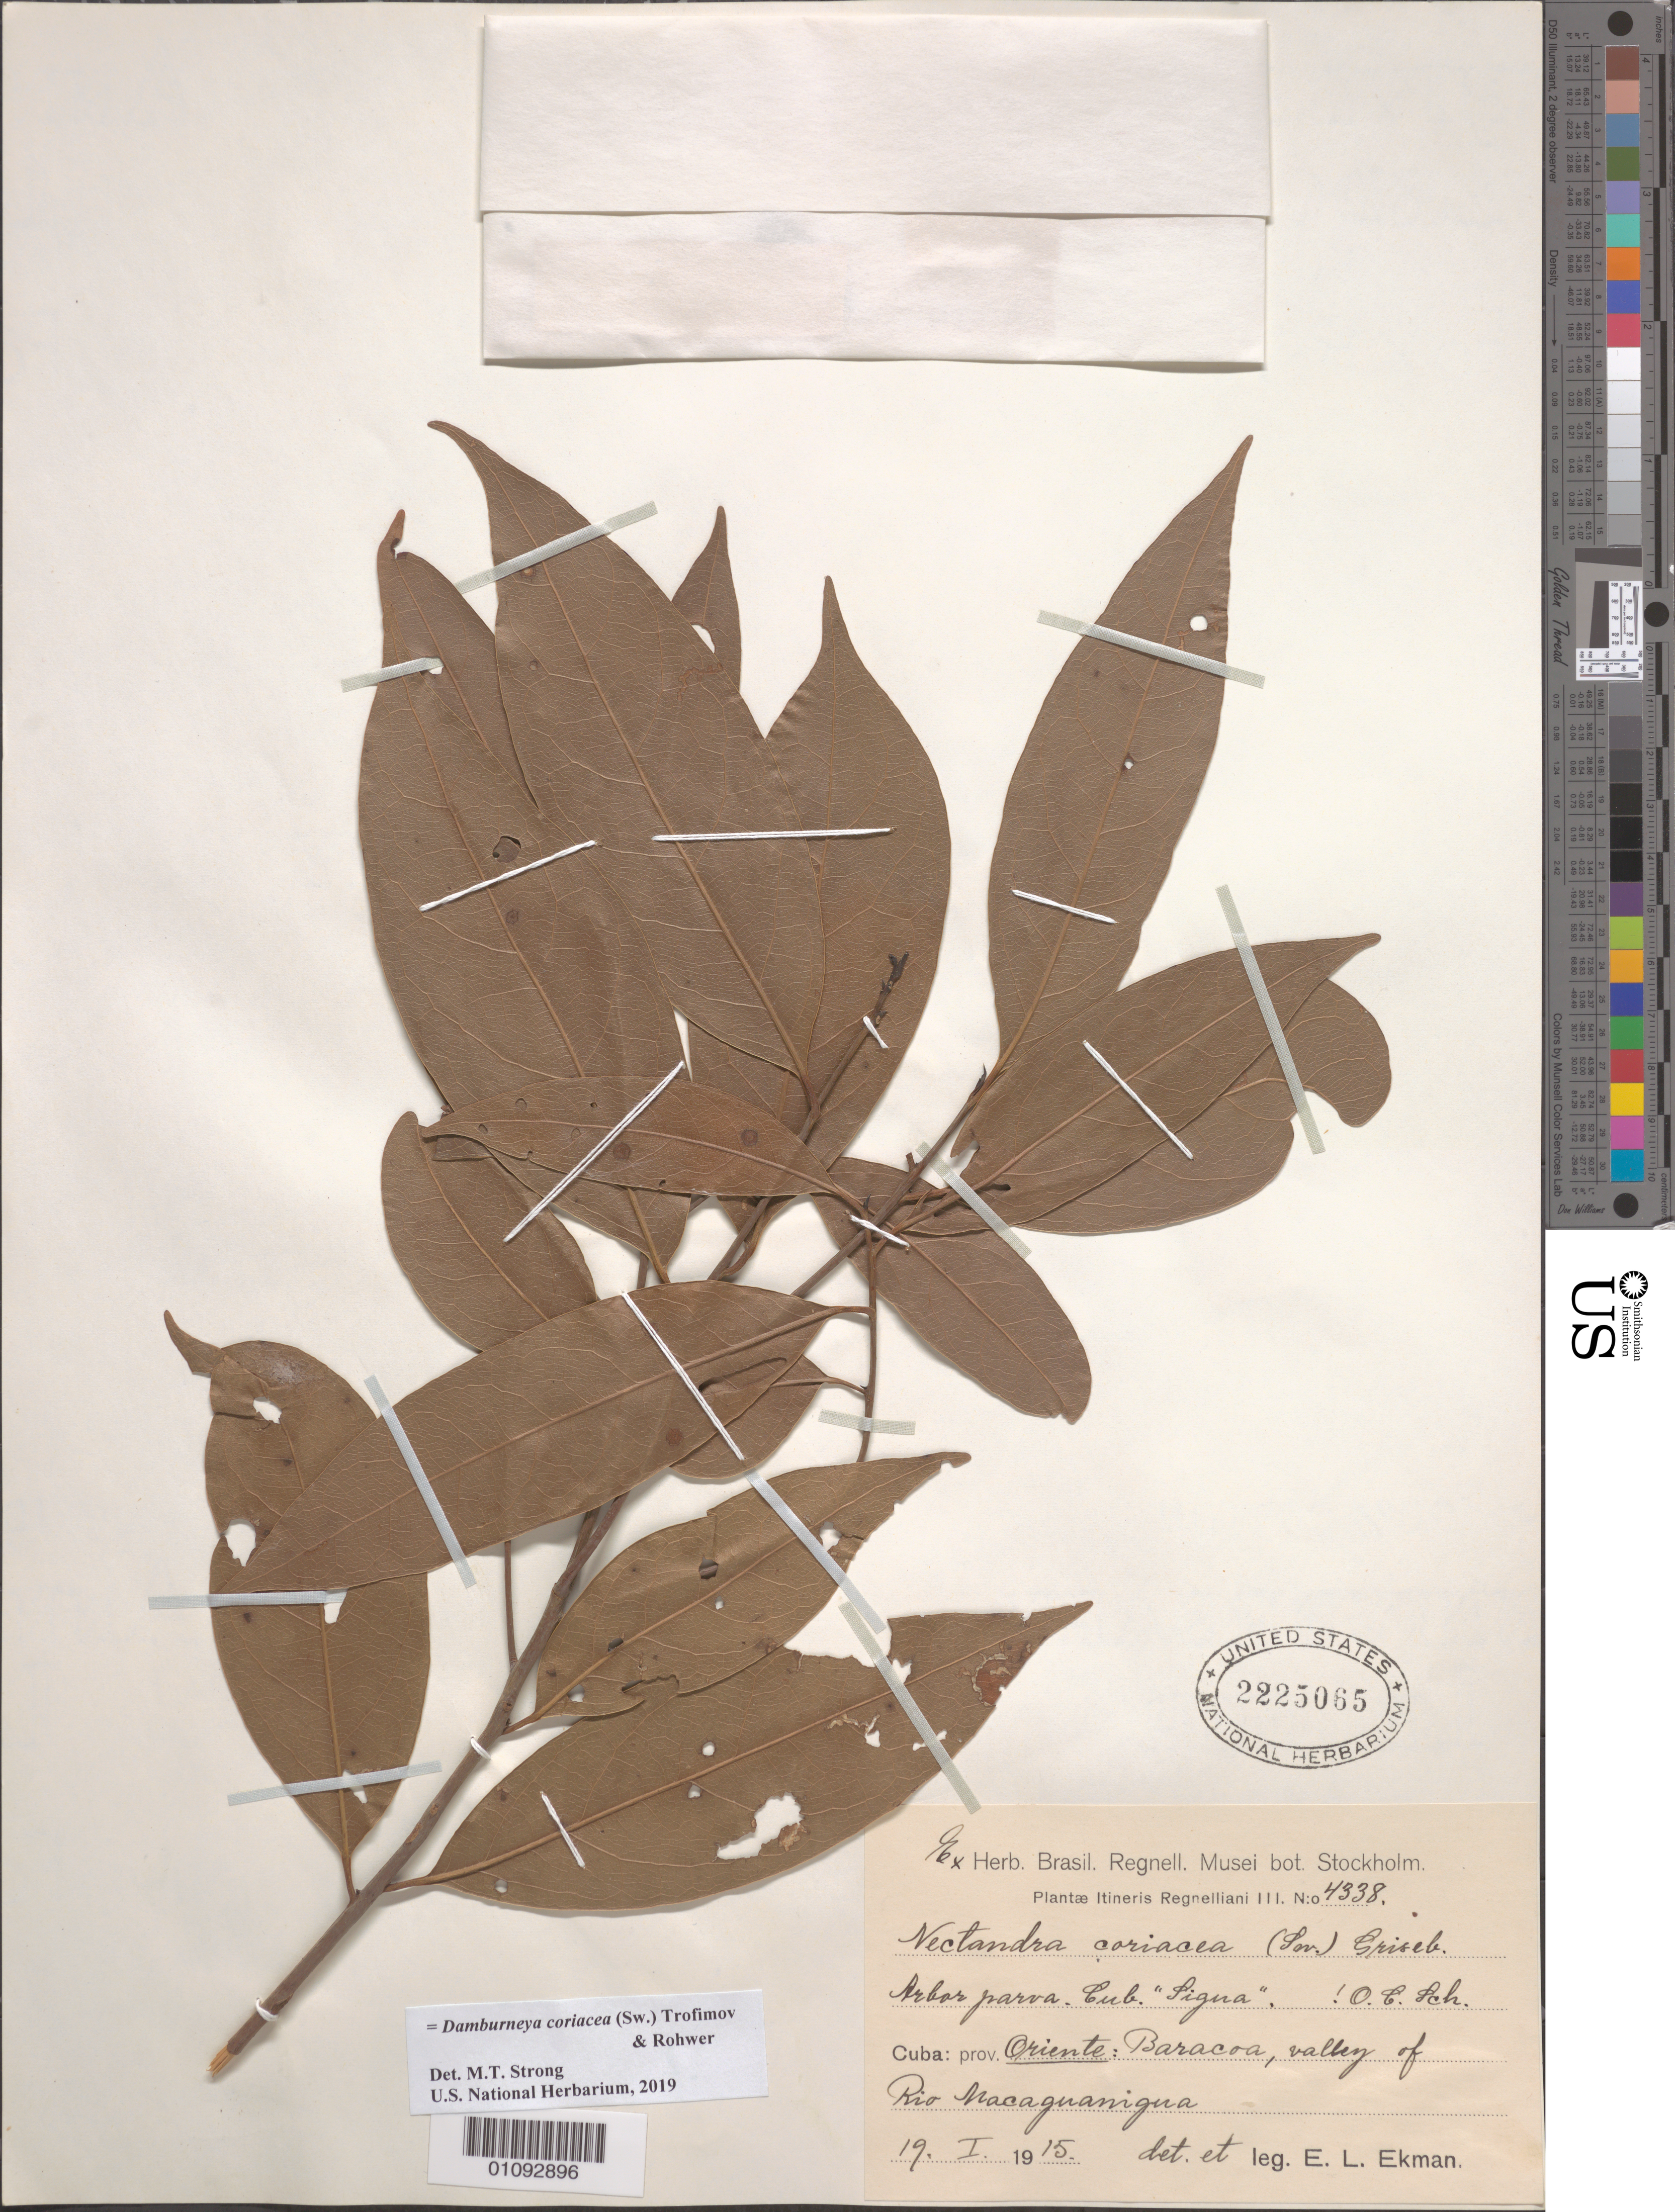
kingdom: Plantae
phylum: Tracheophyta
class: Magnoliopsida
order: Laurales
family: Lauraceae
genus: Damburneya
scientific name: Damburneya coriacea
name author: (Sw.) Trofimov & Rohwer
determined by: Strong, M. T., (US), Smithsonian Institution - National Museum of Natural History (UNITED STATES)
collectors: E. L. Ekman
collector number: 4338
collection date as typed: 19 Jan 1915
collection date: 1915-01-19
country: Cuba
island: Cuba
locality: Baracoa, Valley of Nacaguanigua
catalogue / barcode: US 2225065